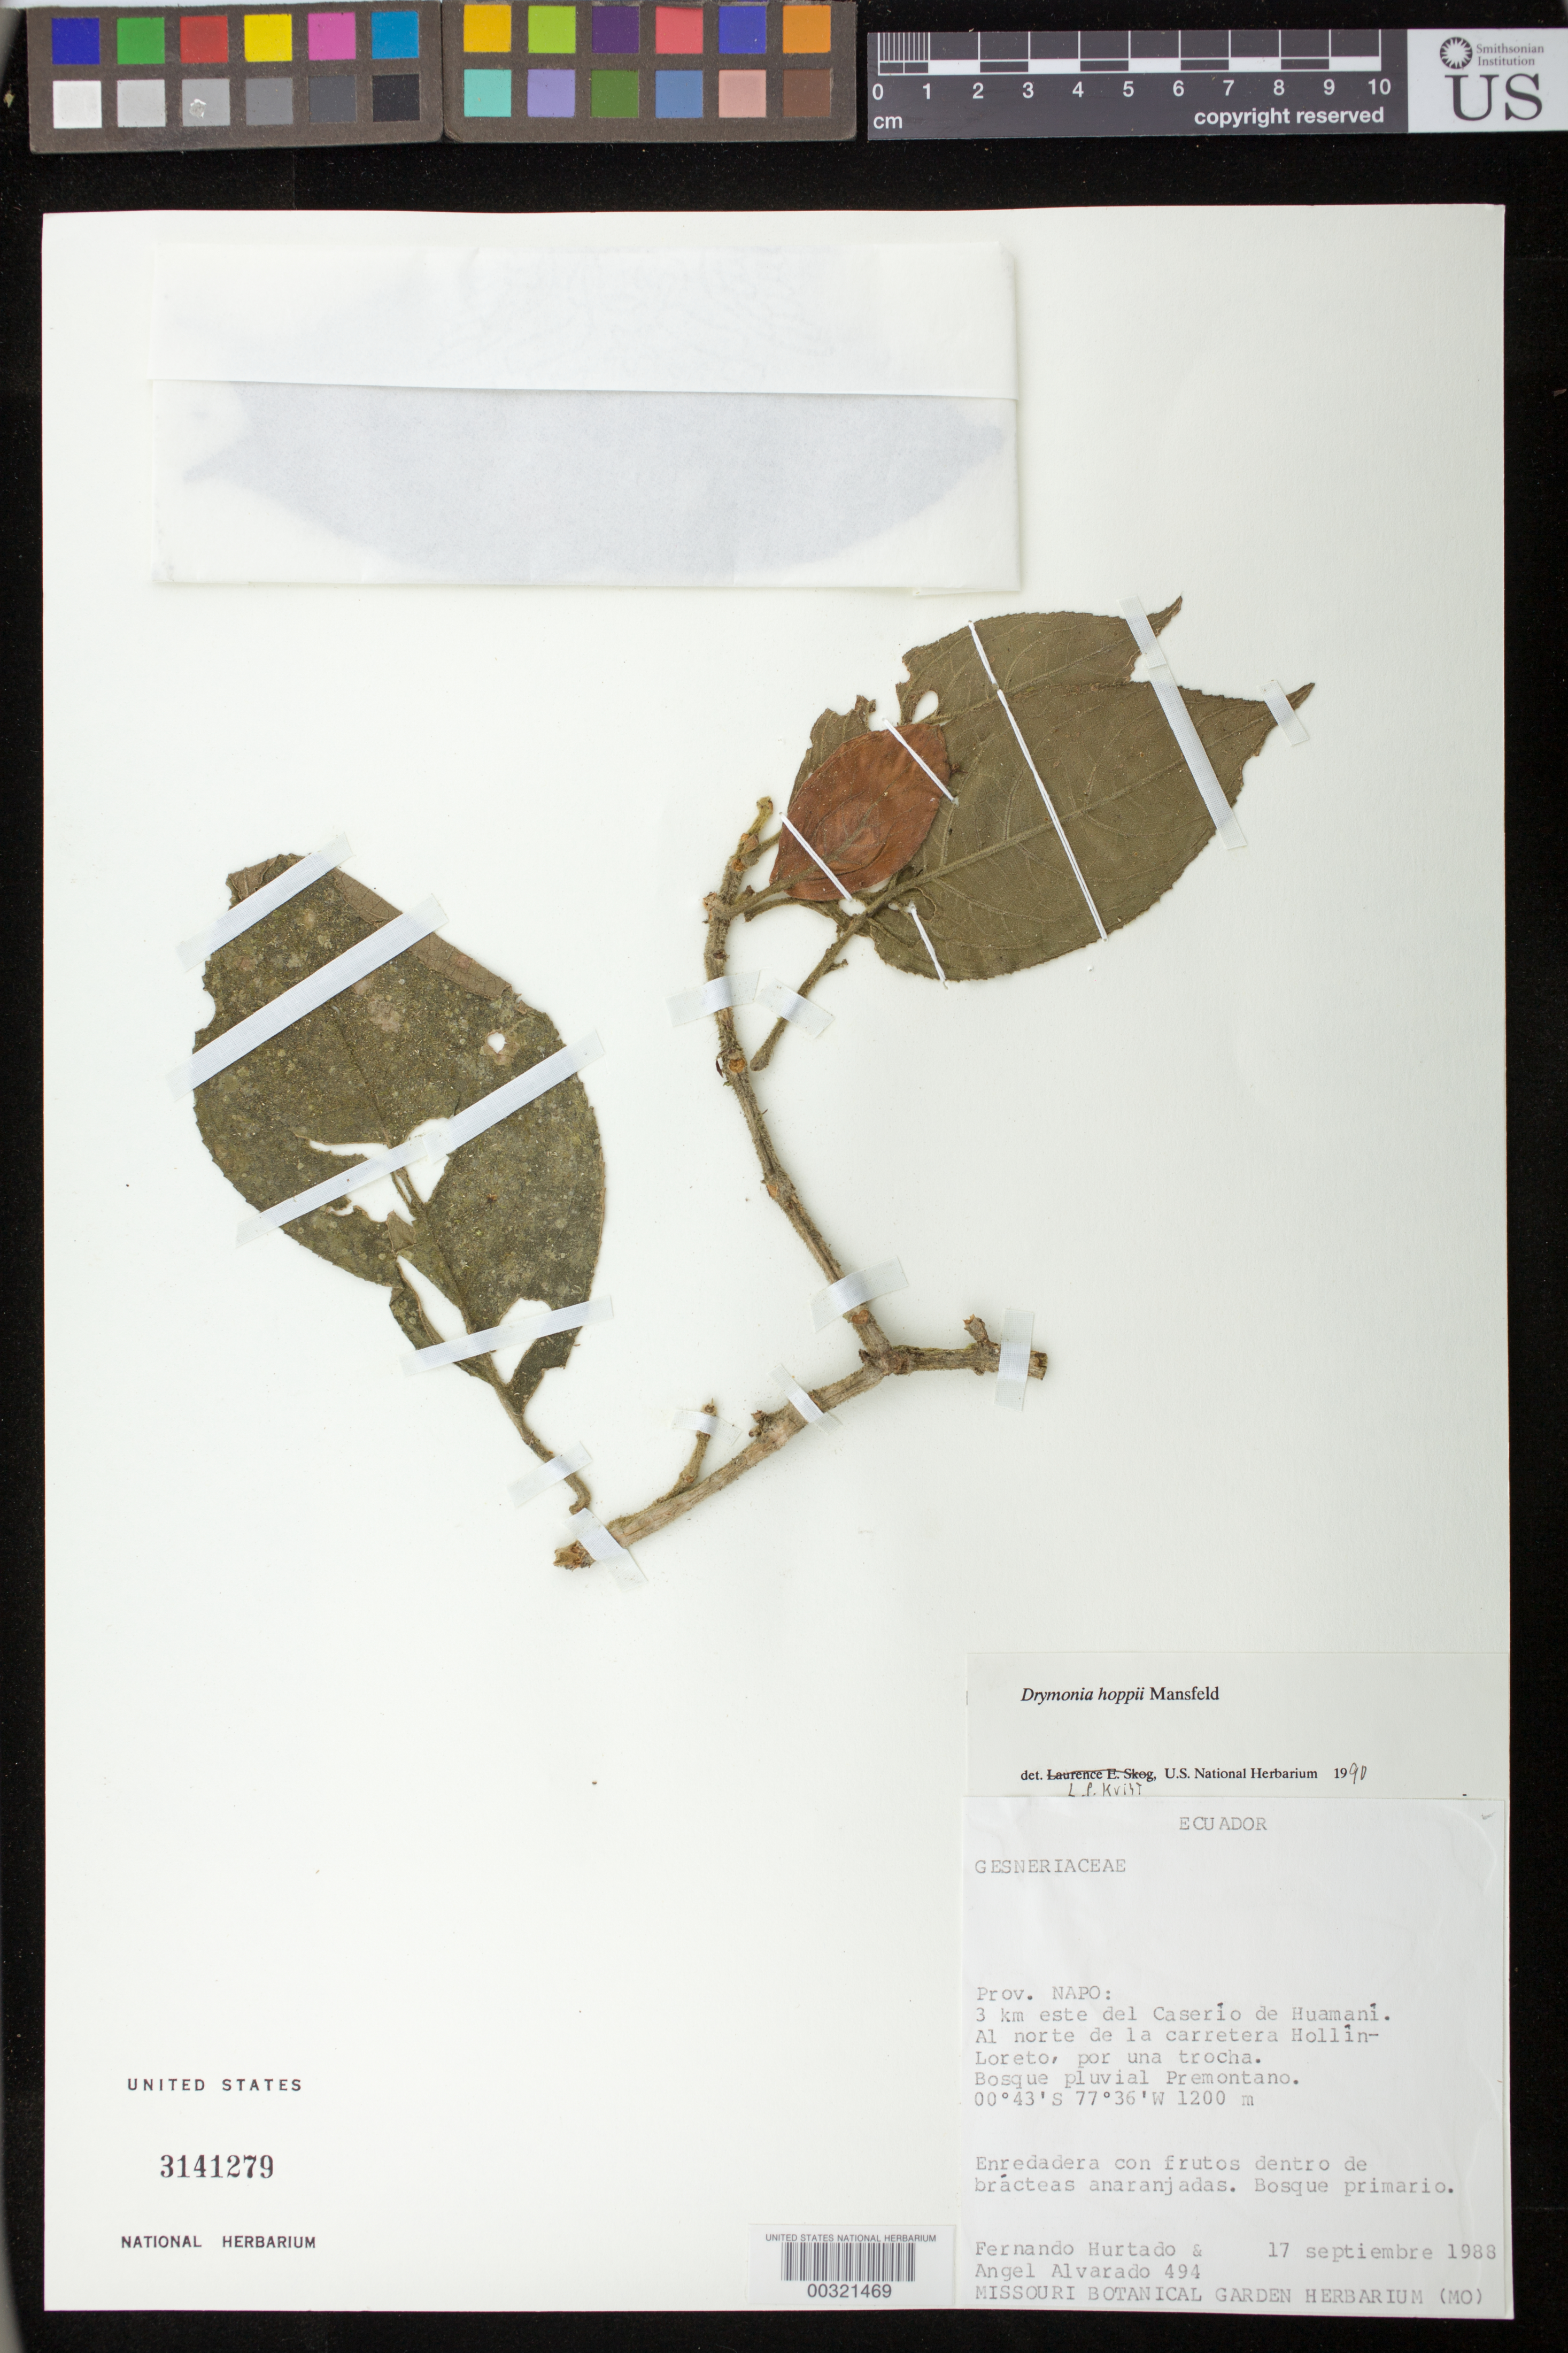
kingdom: Plantae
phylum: Tracheophyta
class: Magnoliopsida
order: Lamiales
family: Gesneriaceae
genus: Drymonia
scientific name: Drymonia hoppii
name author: (Mansf.) Wiehler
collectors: F. Hurtado & A. Alvarado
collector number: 494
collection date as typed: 17 Sep 1988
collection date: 1988-09-17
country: Ecuador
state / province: Napo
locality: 3 km E of Caserio de Huamani, N of Hollin - Loreto highway, by a trail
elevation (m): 1200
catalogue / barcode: US 3141279